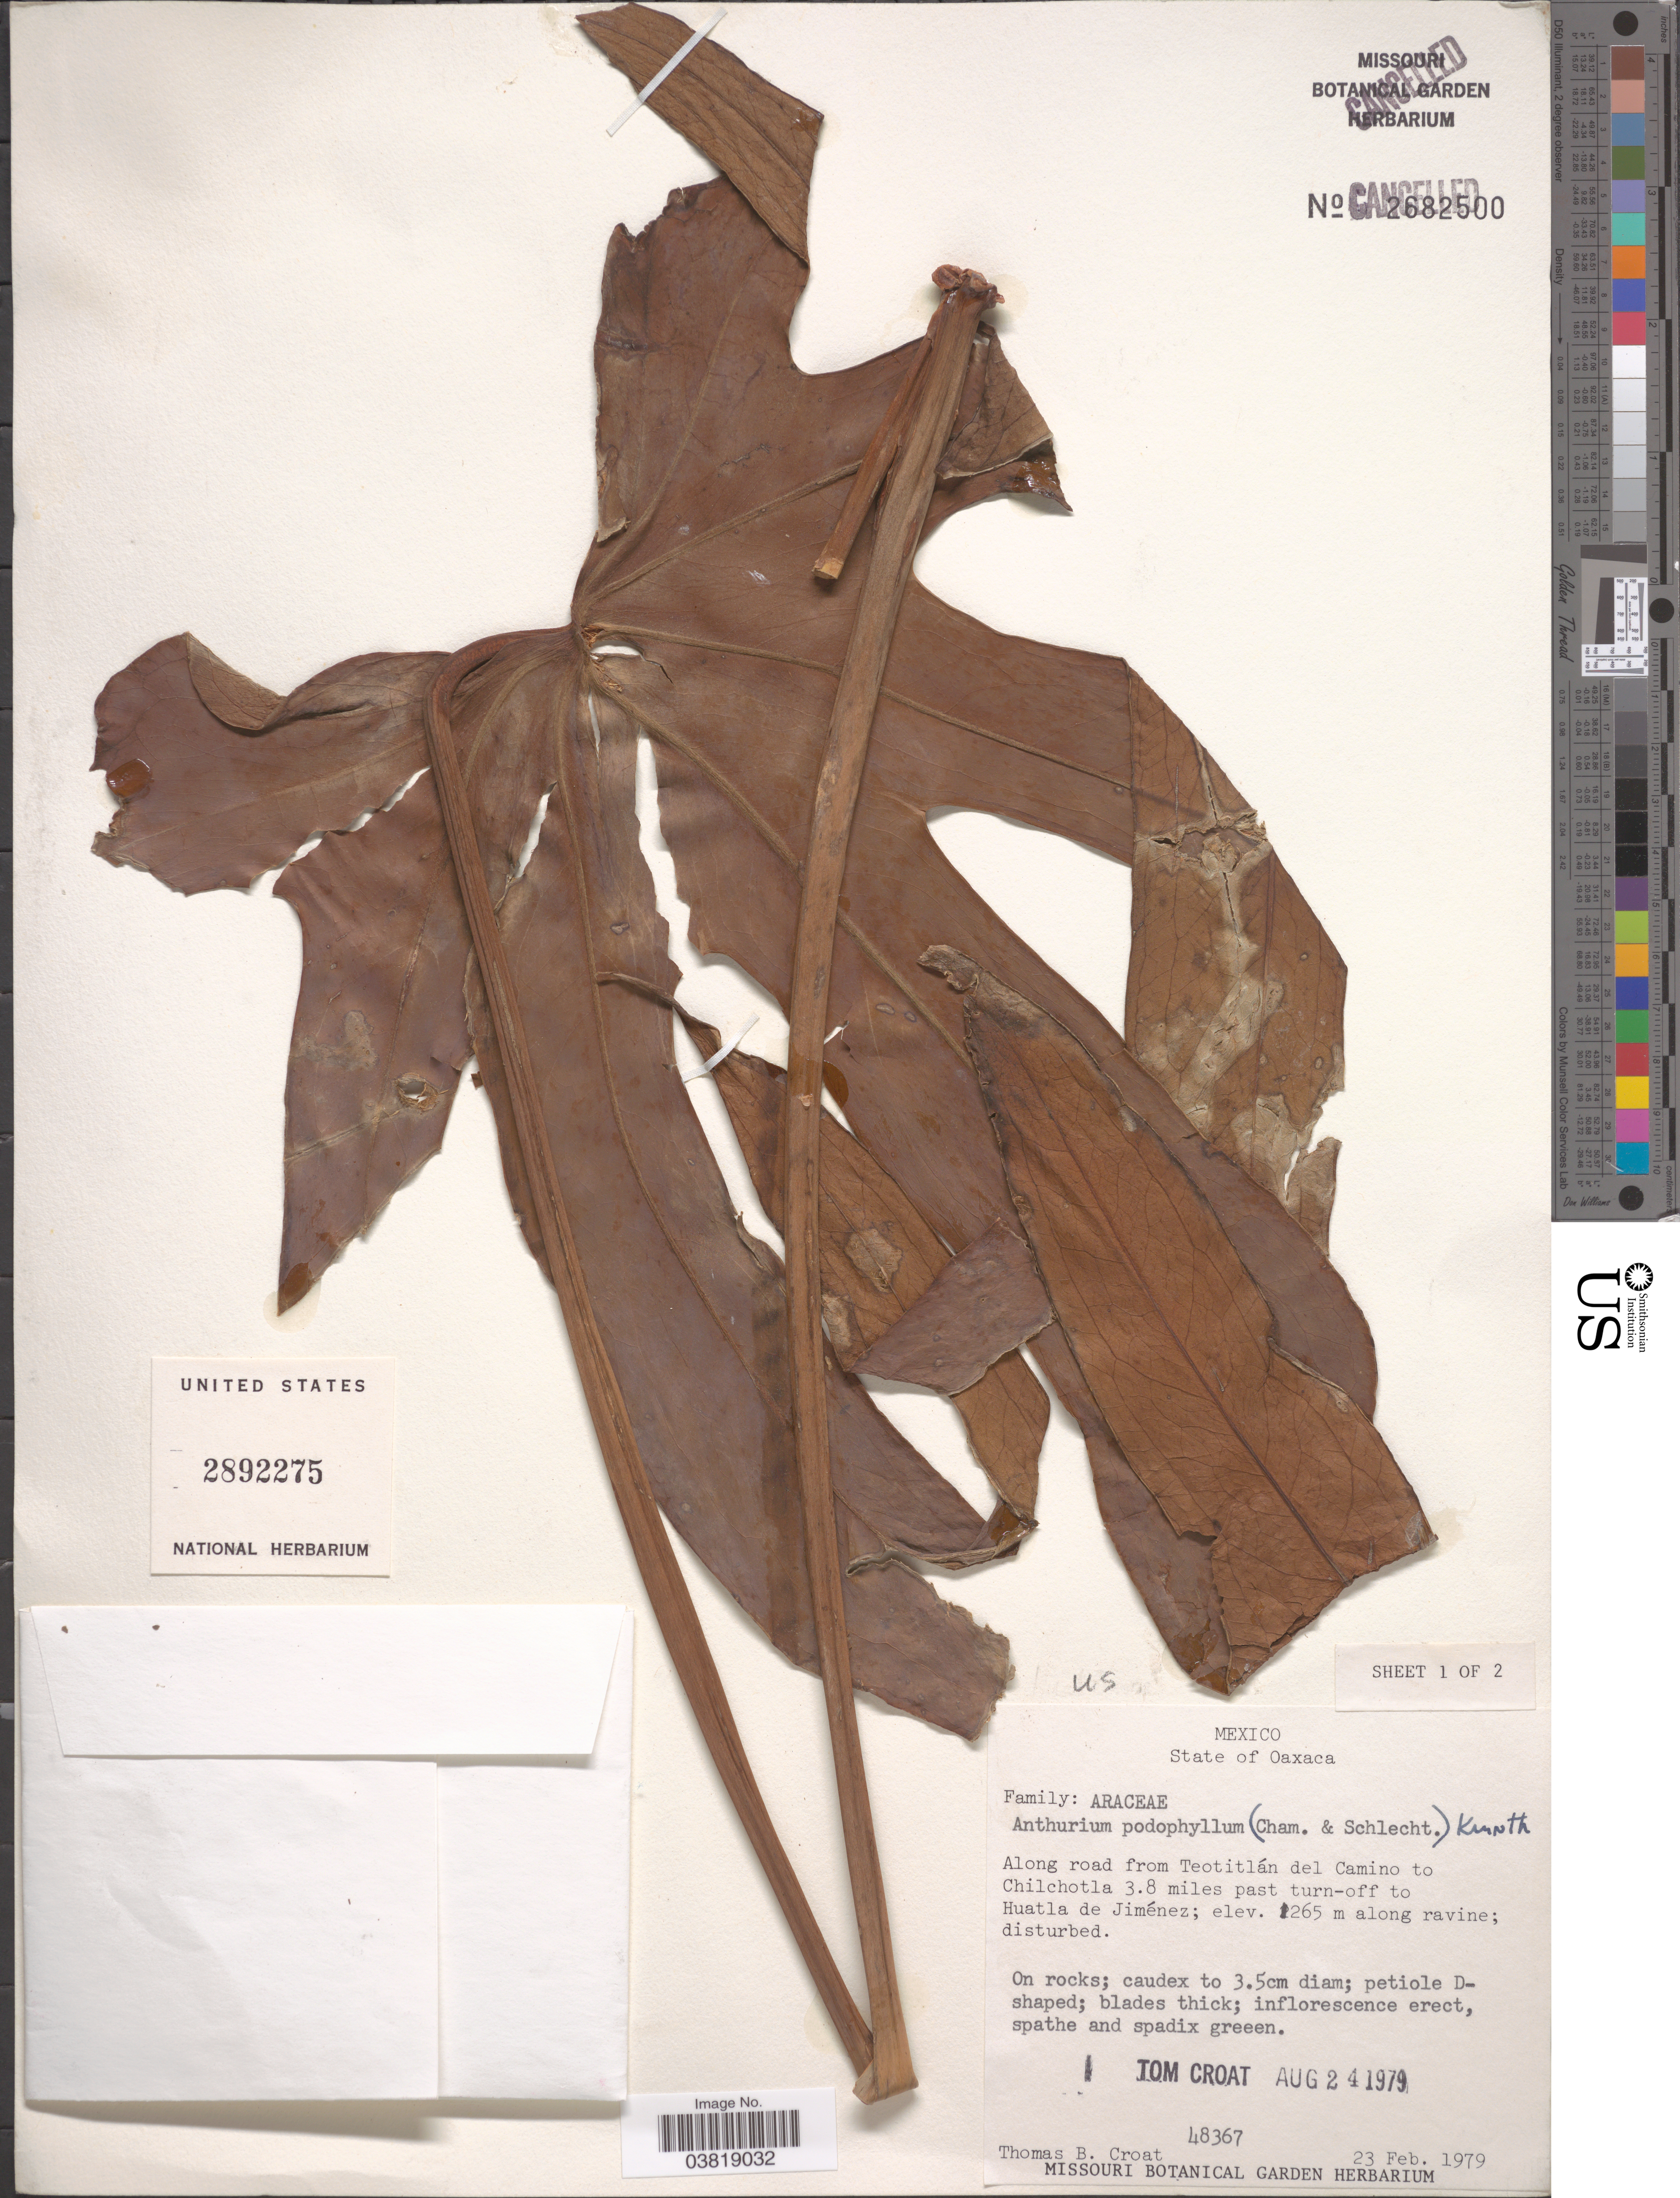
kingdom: Plantae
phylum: Tracheophyta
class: Liliopsida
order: Alismatales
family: Araceae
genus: Anthurium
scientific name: Anthurium podophyllum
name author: (Cham. & Schltdl.) Kunth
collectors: T. B. Croat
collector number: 48367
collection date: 1979-02-23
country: Mexico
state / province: Oaxaca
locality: Along road from Teotitlán del Camino to Chilchotla 3.8 miles past turn-off to Huatla de Jiménez.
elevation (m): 265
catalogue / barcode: US 2892275